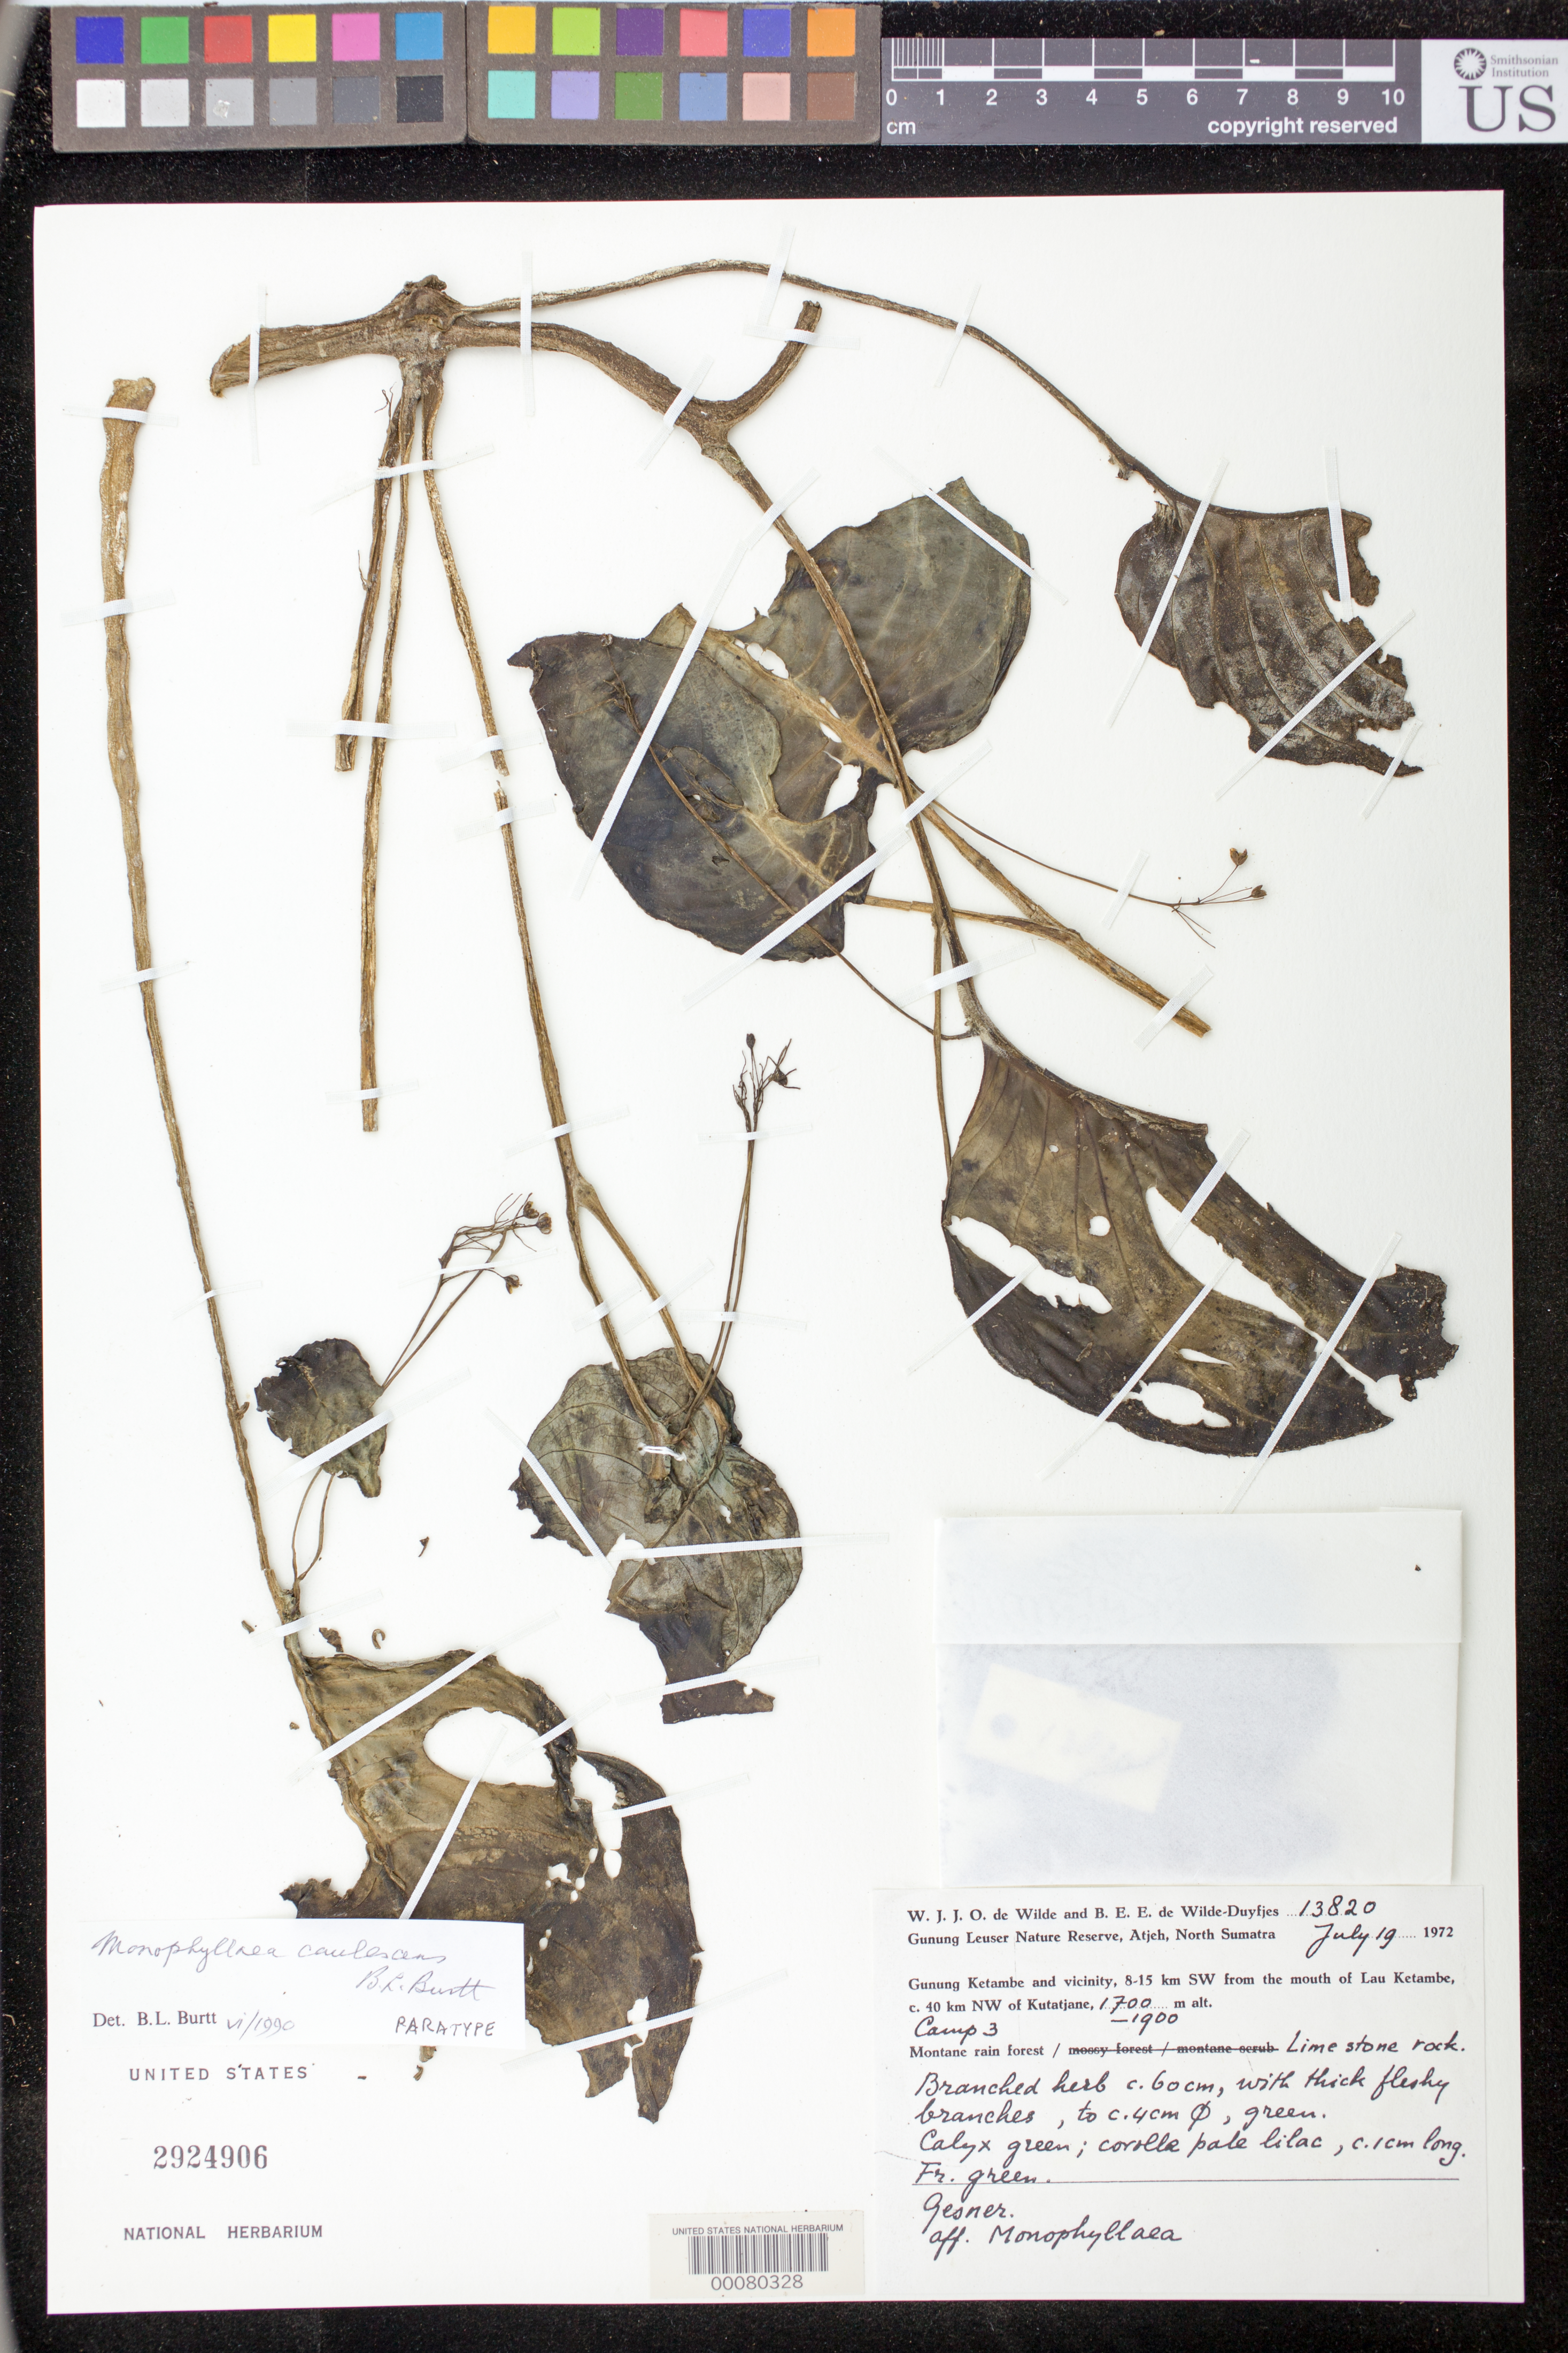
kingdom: Plantae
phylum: Tracheophyta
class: Magnoliopsida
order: Lamiales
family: Gesneriaceae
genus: Monophyllaea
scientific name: Monophyllaea caulescens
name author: B.L. Burtt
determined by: Burtt, B. L.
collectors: W. J. de Wilde & B. E. de Wilde-Duyfjes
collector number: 13820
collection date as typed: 19 Jul 1972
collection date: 1972-07-19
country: Indonesia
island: Sumatra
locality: North sumatra prov., Gunung leuser nature reserve, atjeh, gunung ketambe & vicinity, 8-15 km sw from the mouth of lau ketambe, camp 3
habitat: Montane rain forest, limestone rock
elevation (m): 1700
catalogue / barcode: US 2924906